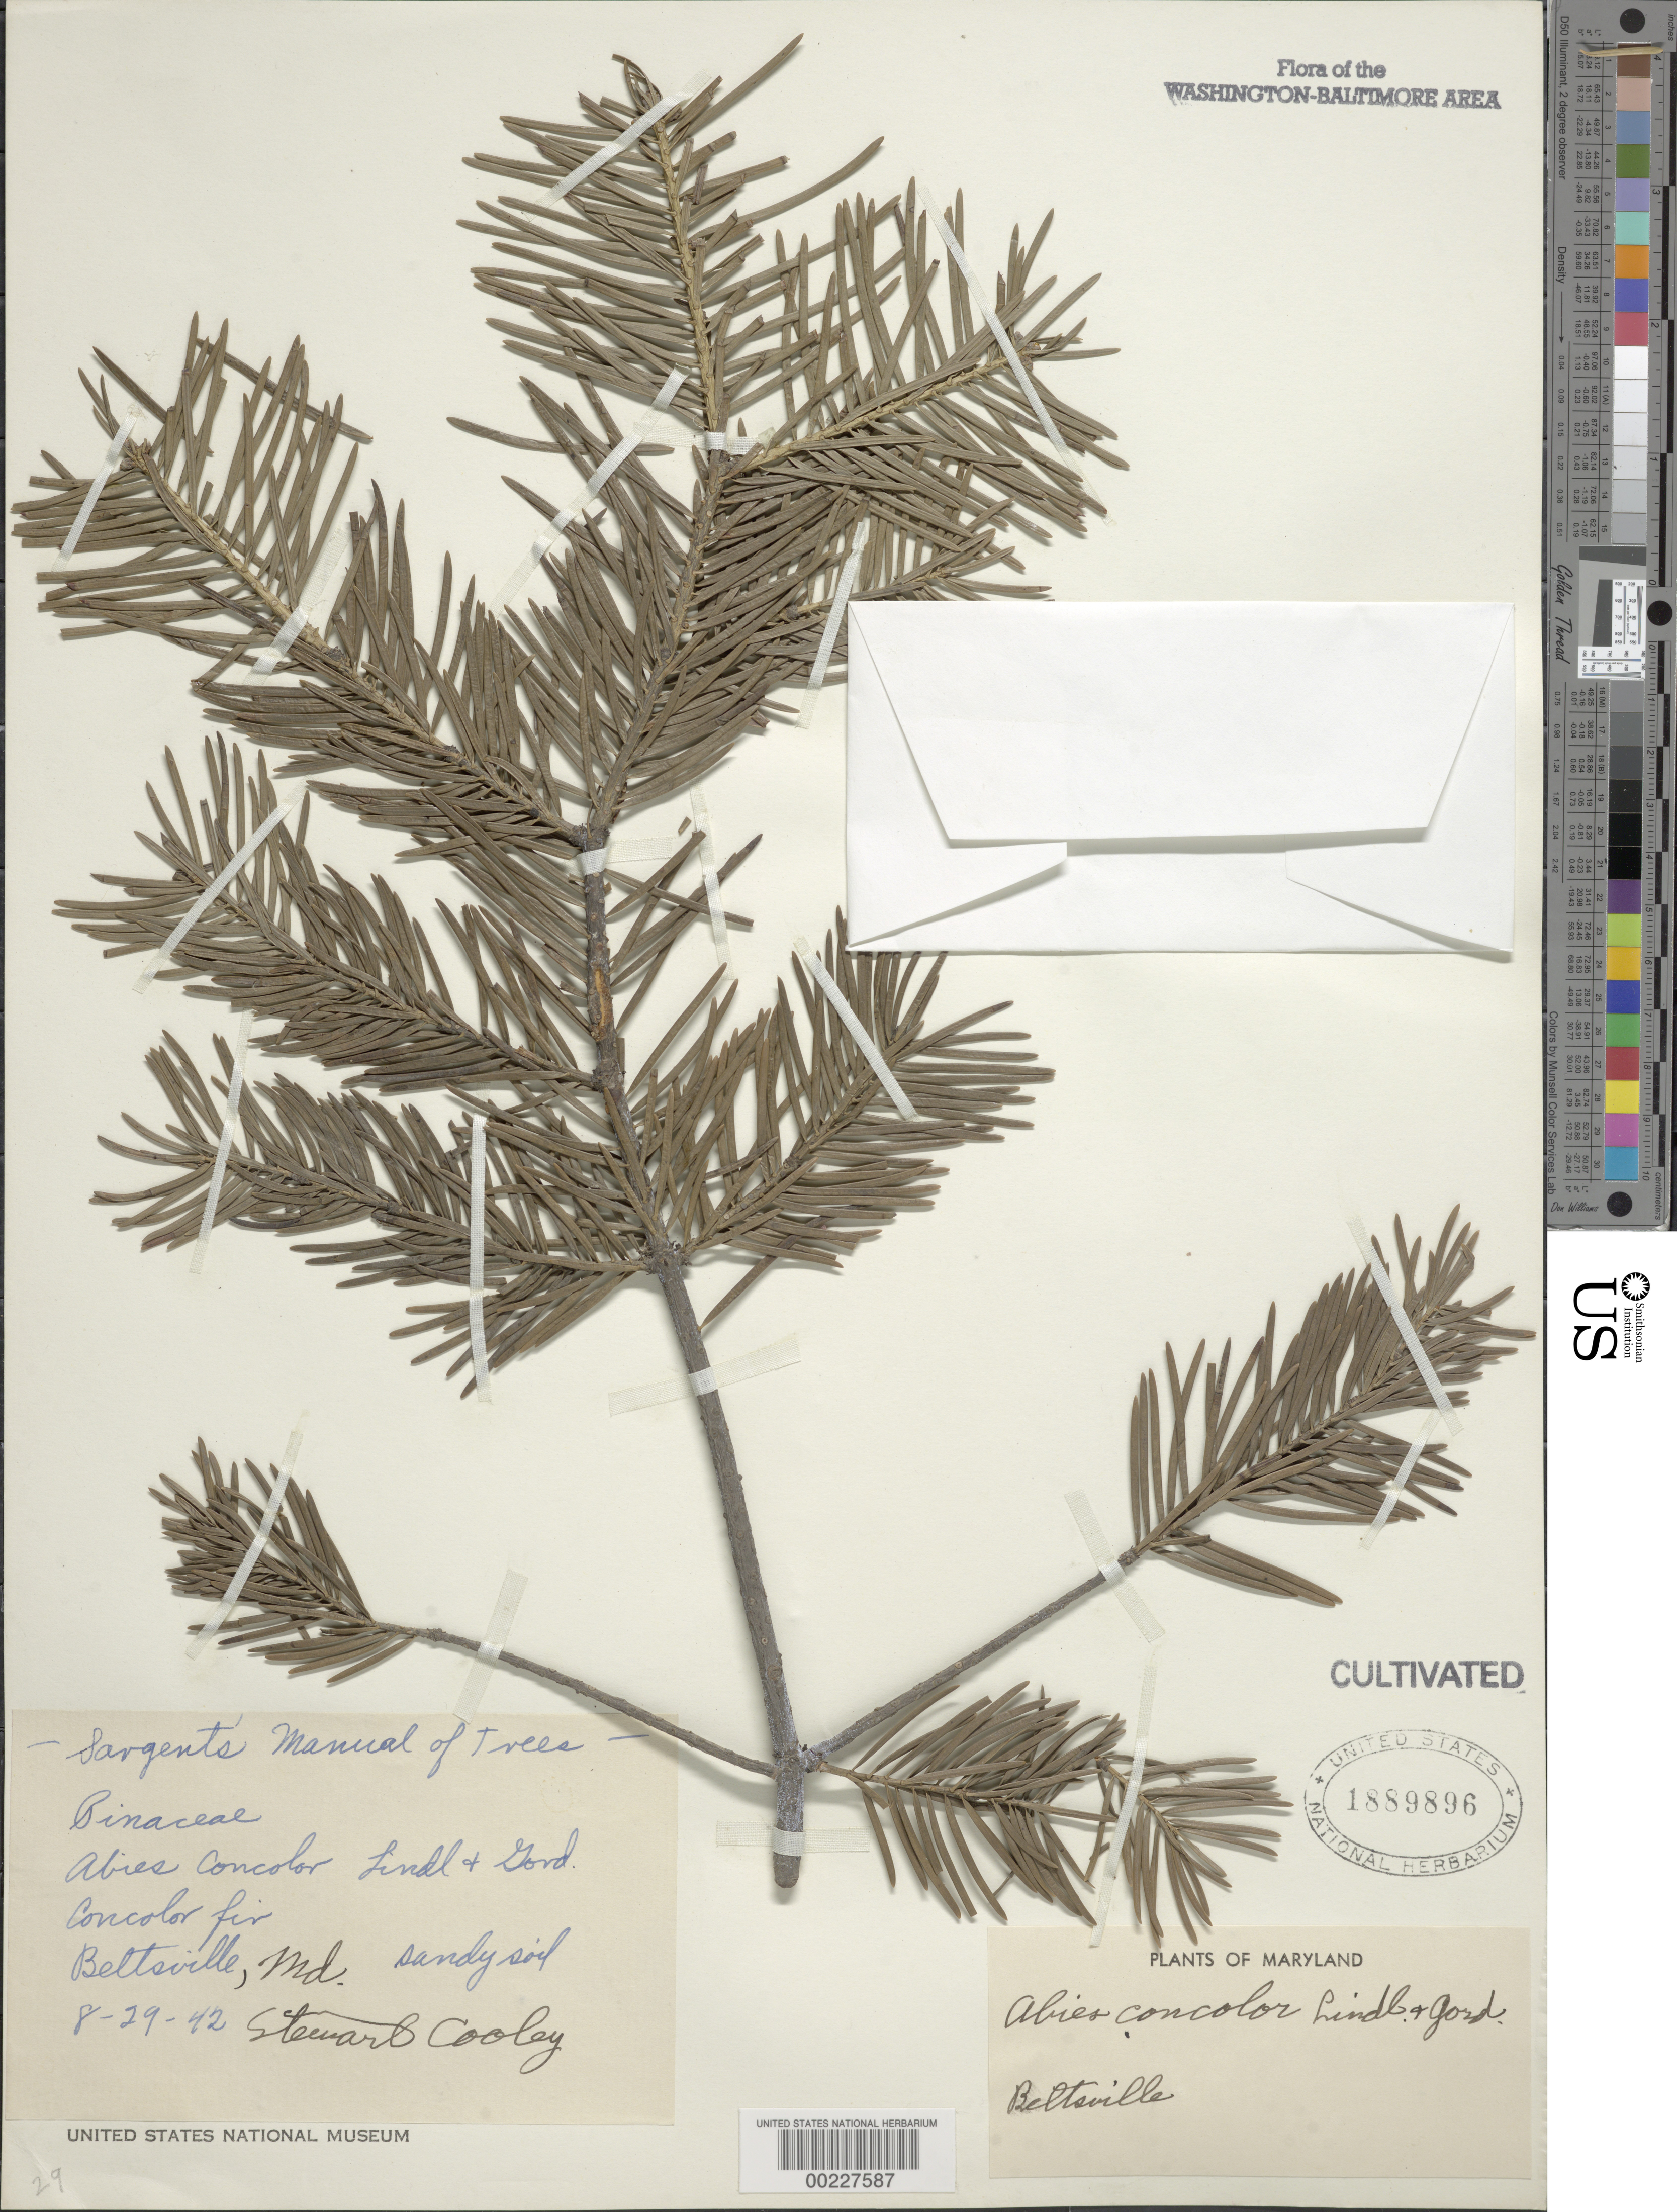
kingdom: Plantae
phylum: Tracheophyta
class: Pinopsida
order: Pinales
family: Pinaceae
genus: Abies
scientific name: Abies concolor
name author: (Gordon & Glend.) Lindl. ex Hildebr.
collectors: S. Cooley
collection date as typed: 08 Aug 1942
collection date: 1942-08-08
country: United States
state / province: Maryland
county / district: Prince George's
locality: Beltsville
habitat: Sandy soil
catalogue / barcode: US 1889896